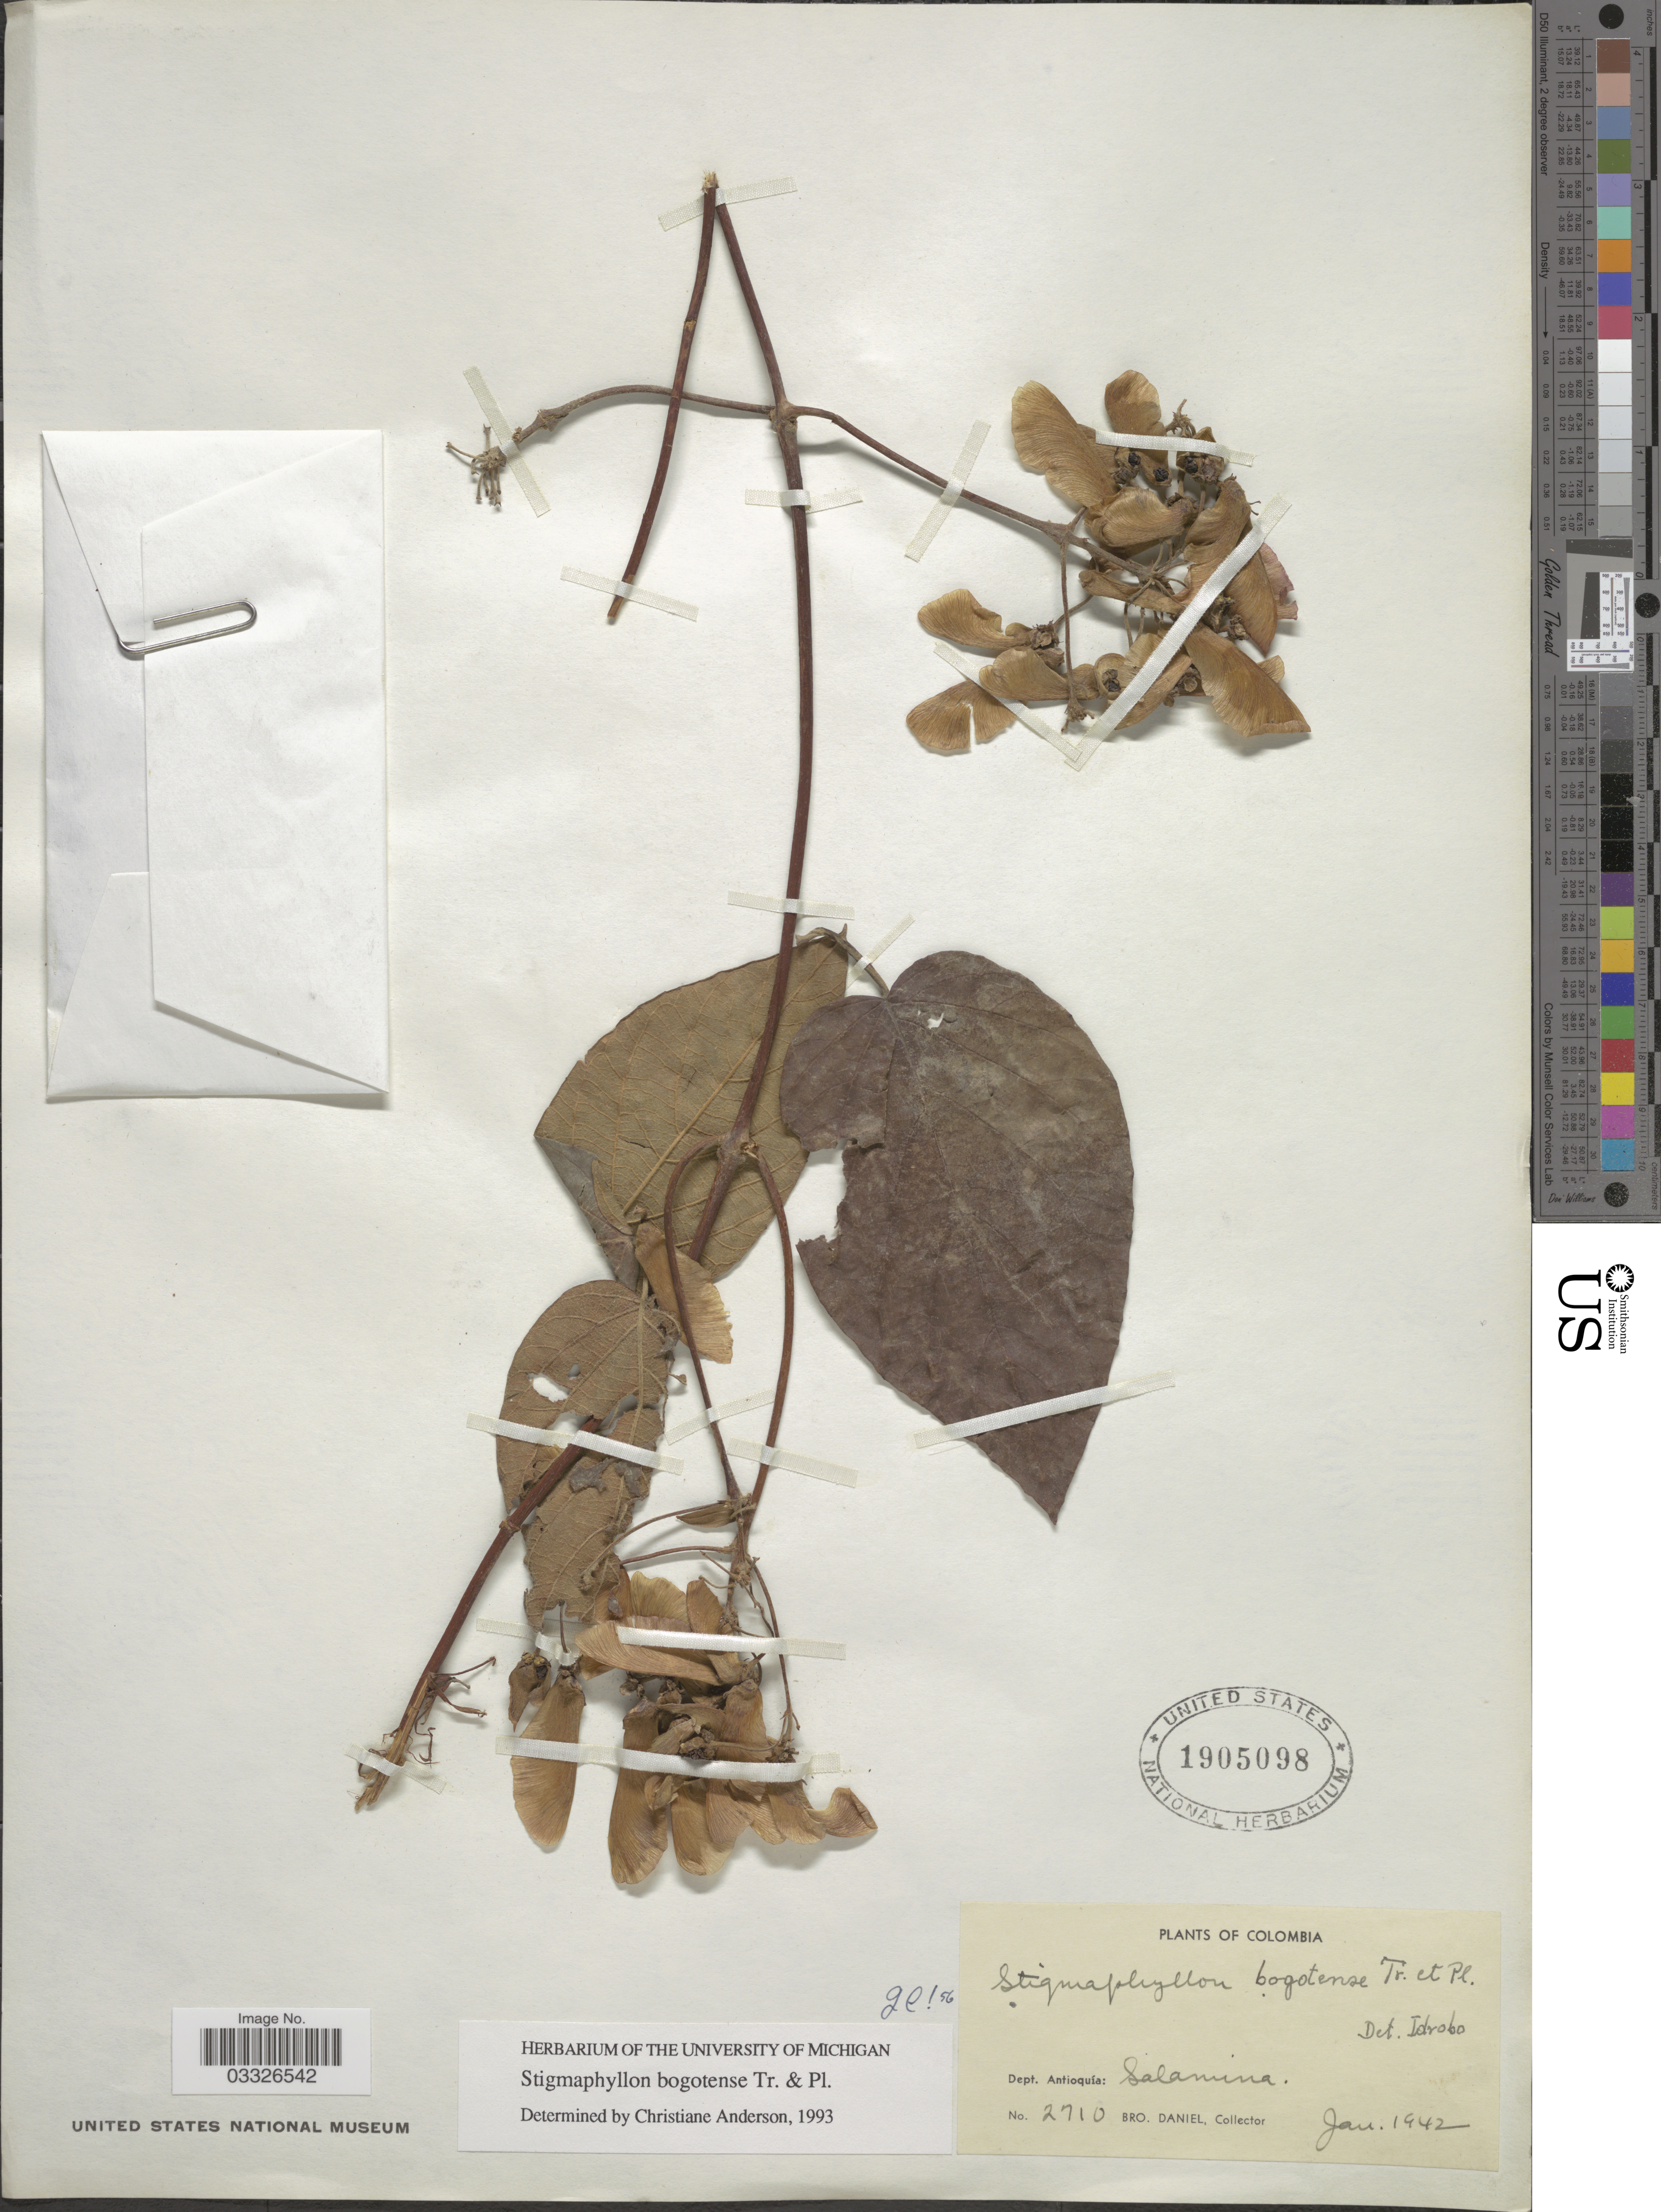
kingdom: Plantae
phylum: Tracheophyta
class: Magnoliopsida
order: Malpighiales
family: Malpighiaceae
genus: Stigmaphyllon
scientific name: Stigmaphyllon bogotense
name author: Triana & Planch.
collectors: Bro. Daniel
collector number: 2710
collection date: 1942-01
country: Colombia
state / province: Antioquia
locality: Dept. Antioquia: Salamina.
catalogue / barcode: US 1905098